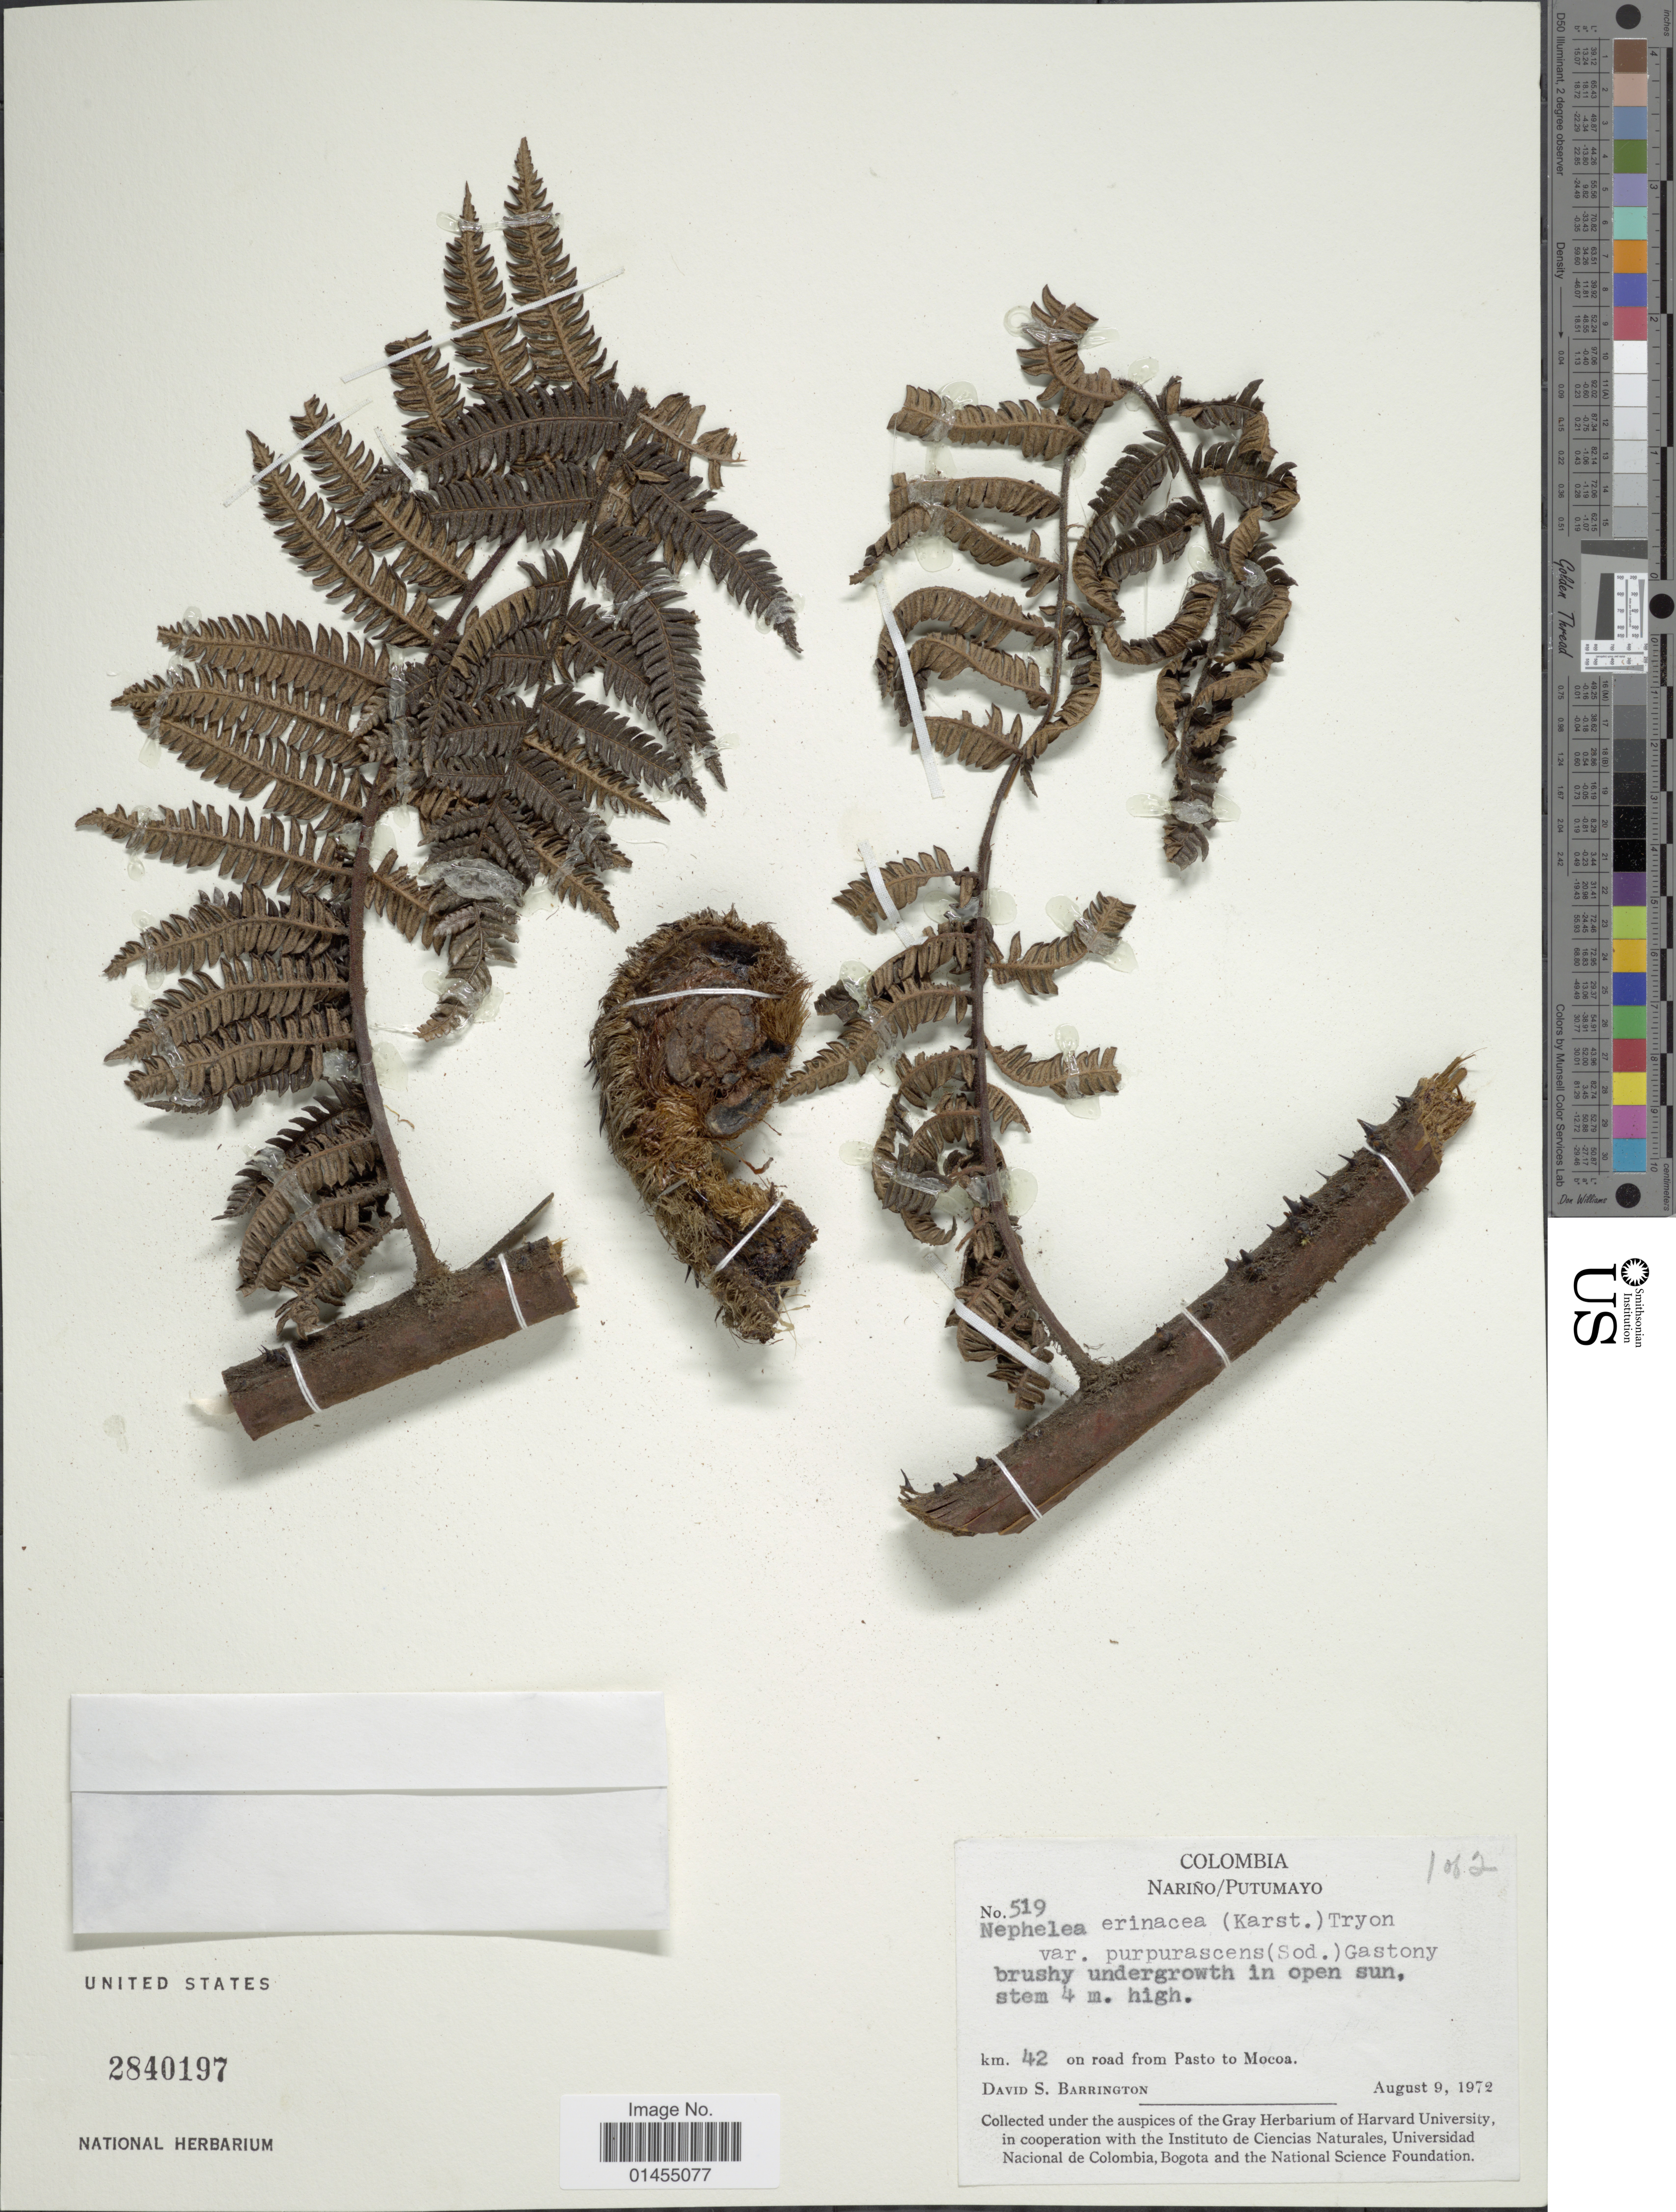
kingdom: Plantae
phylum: Tracheophyta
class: Polypodiopsida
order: Cyatheales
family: Cyatheaceae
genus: Alsophila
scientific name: Alsophila erinacea var. purpurascens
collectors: D. S. Barrington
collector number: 519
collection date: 1972-08-09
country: Colombia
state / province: Nariño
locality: Putumayo. Km. 42 on road from Pasto to Mocoa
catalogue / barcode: US 2840197